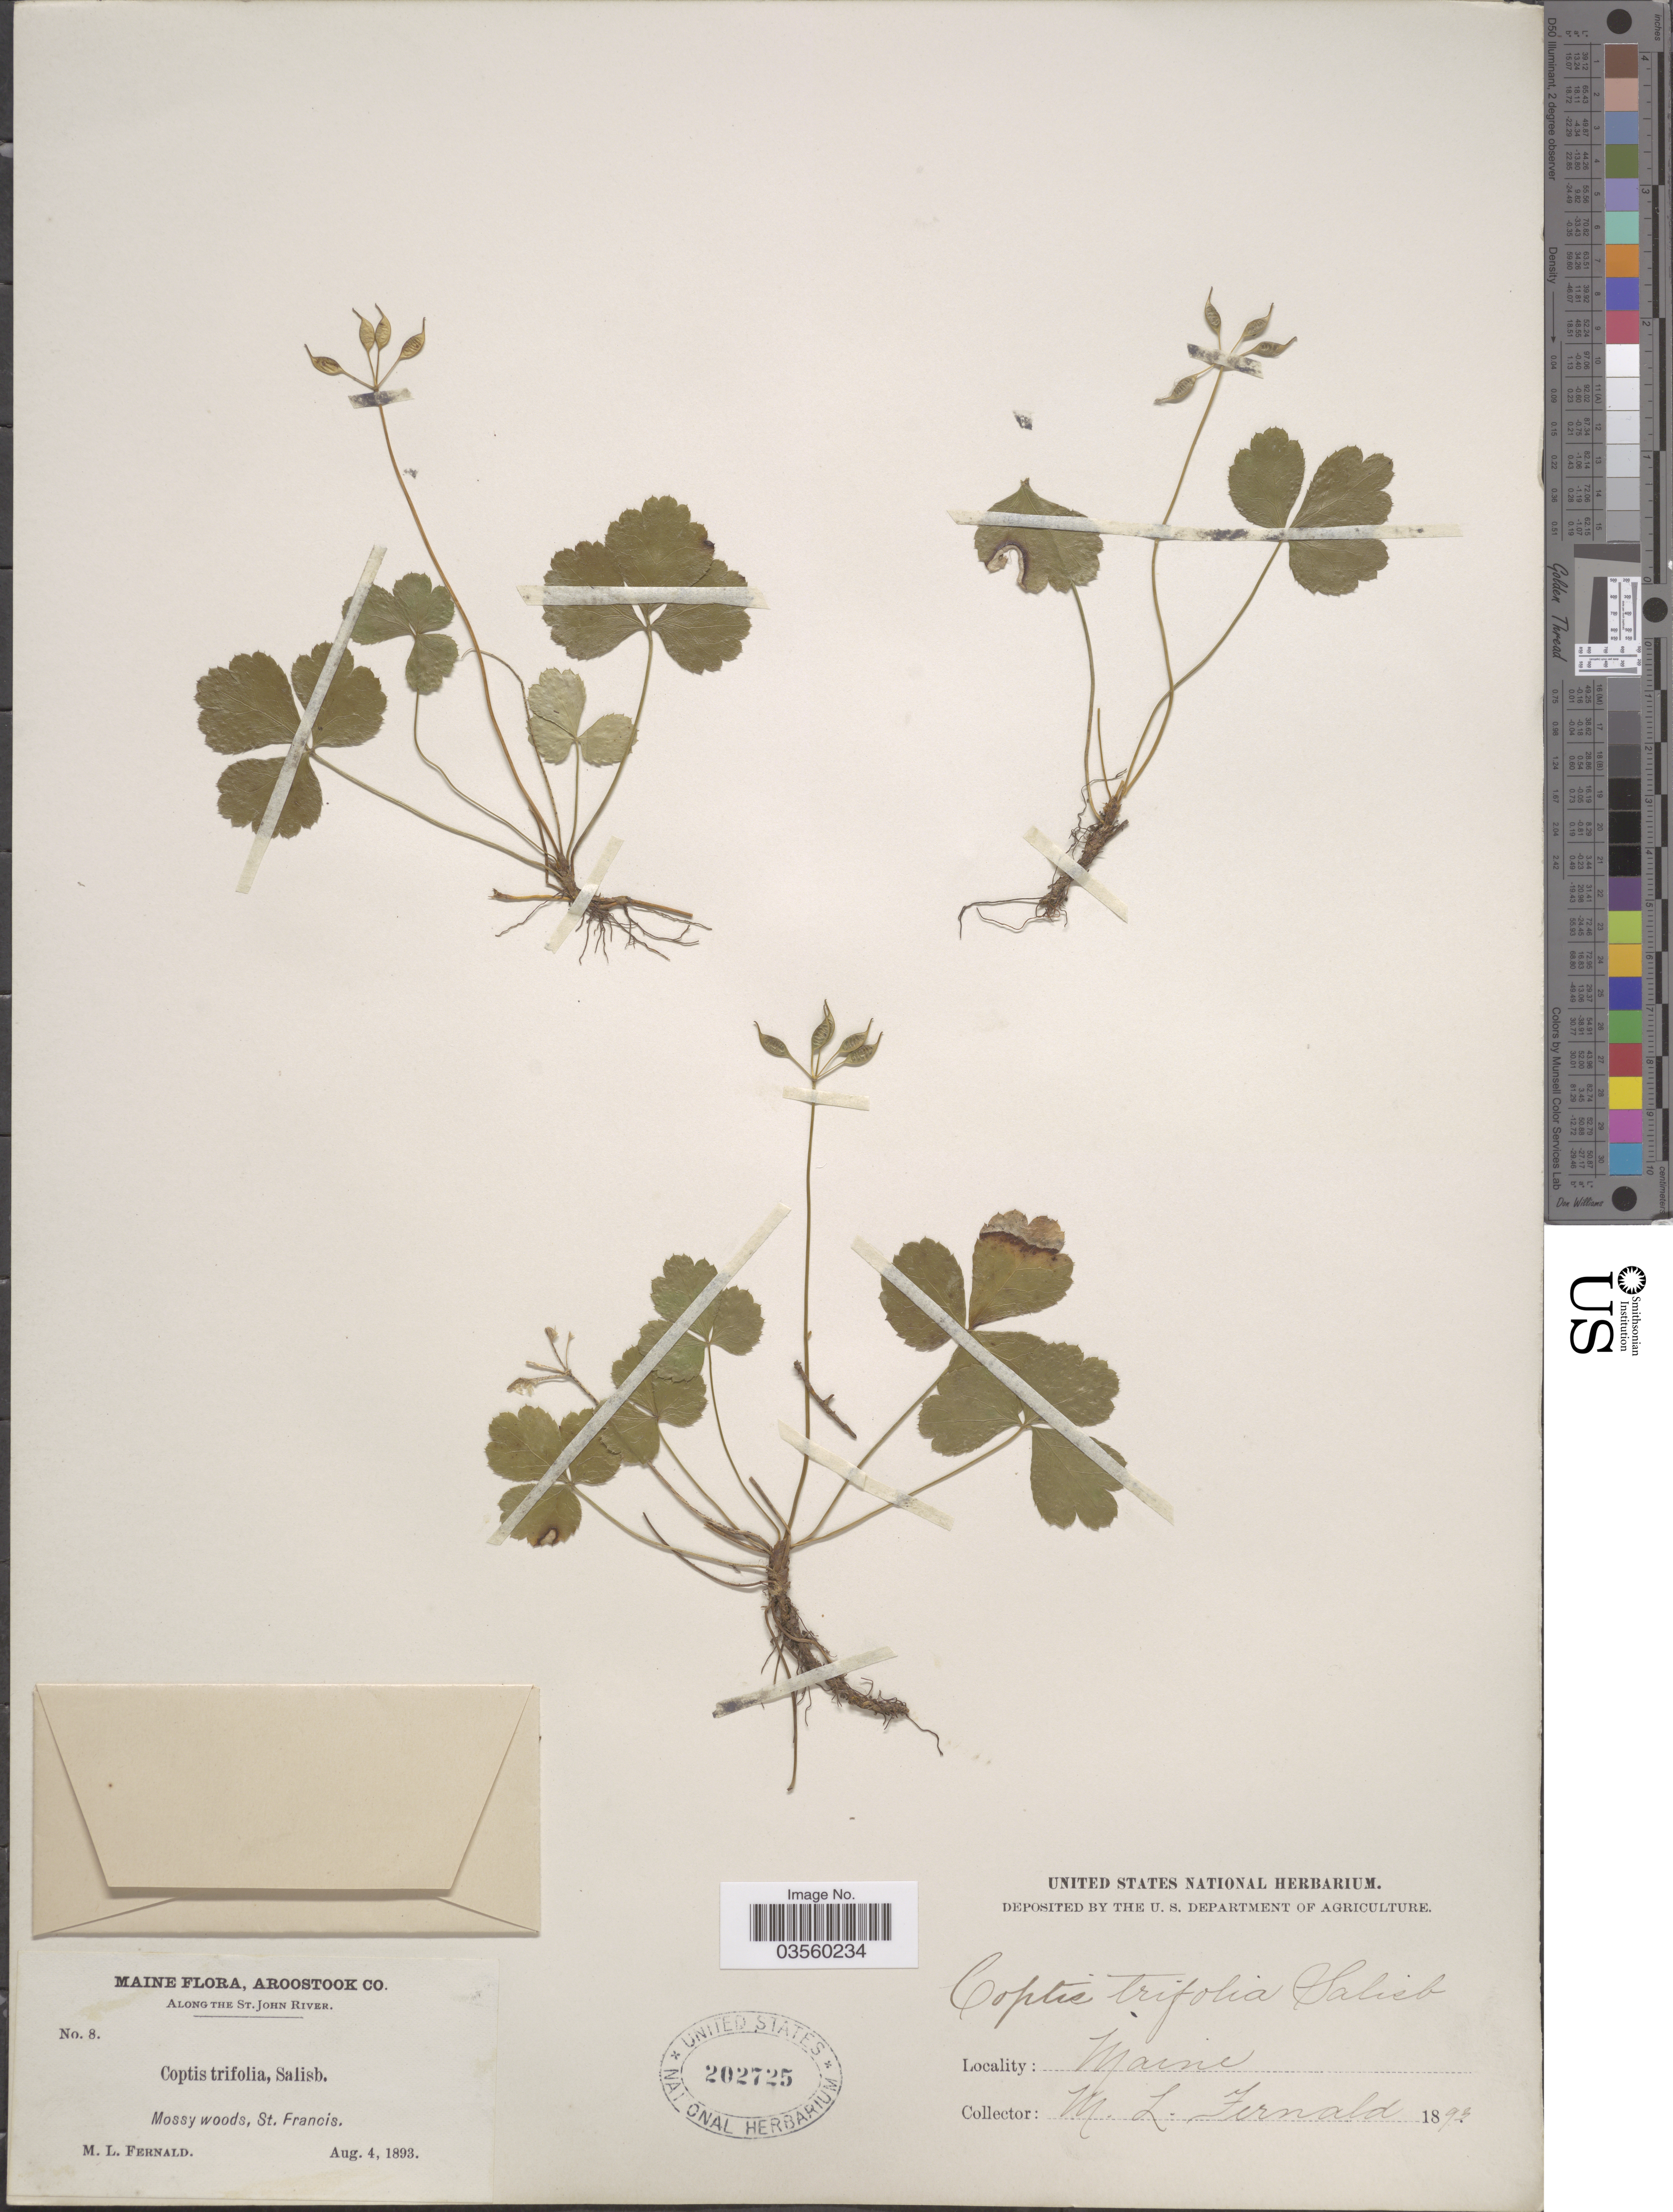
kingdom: Plantae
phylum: Tracheophyta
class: Magnoliopsida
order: Ranunculales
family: Ranunculaceae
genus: Coptis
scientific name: Coptis trifolia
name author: (L.) Salisb.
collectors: M. L. Fernald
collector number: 8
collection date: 1893-08-04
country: United States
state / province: Maine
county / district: Aroostook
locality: Along the St. John River. St. Francis.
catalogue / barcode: US 202725